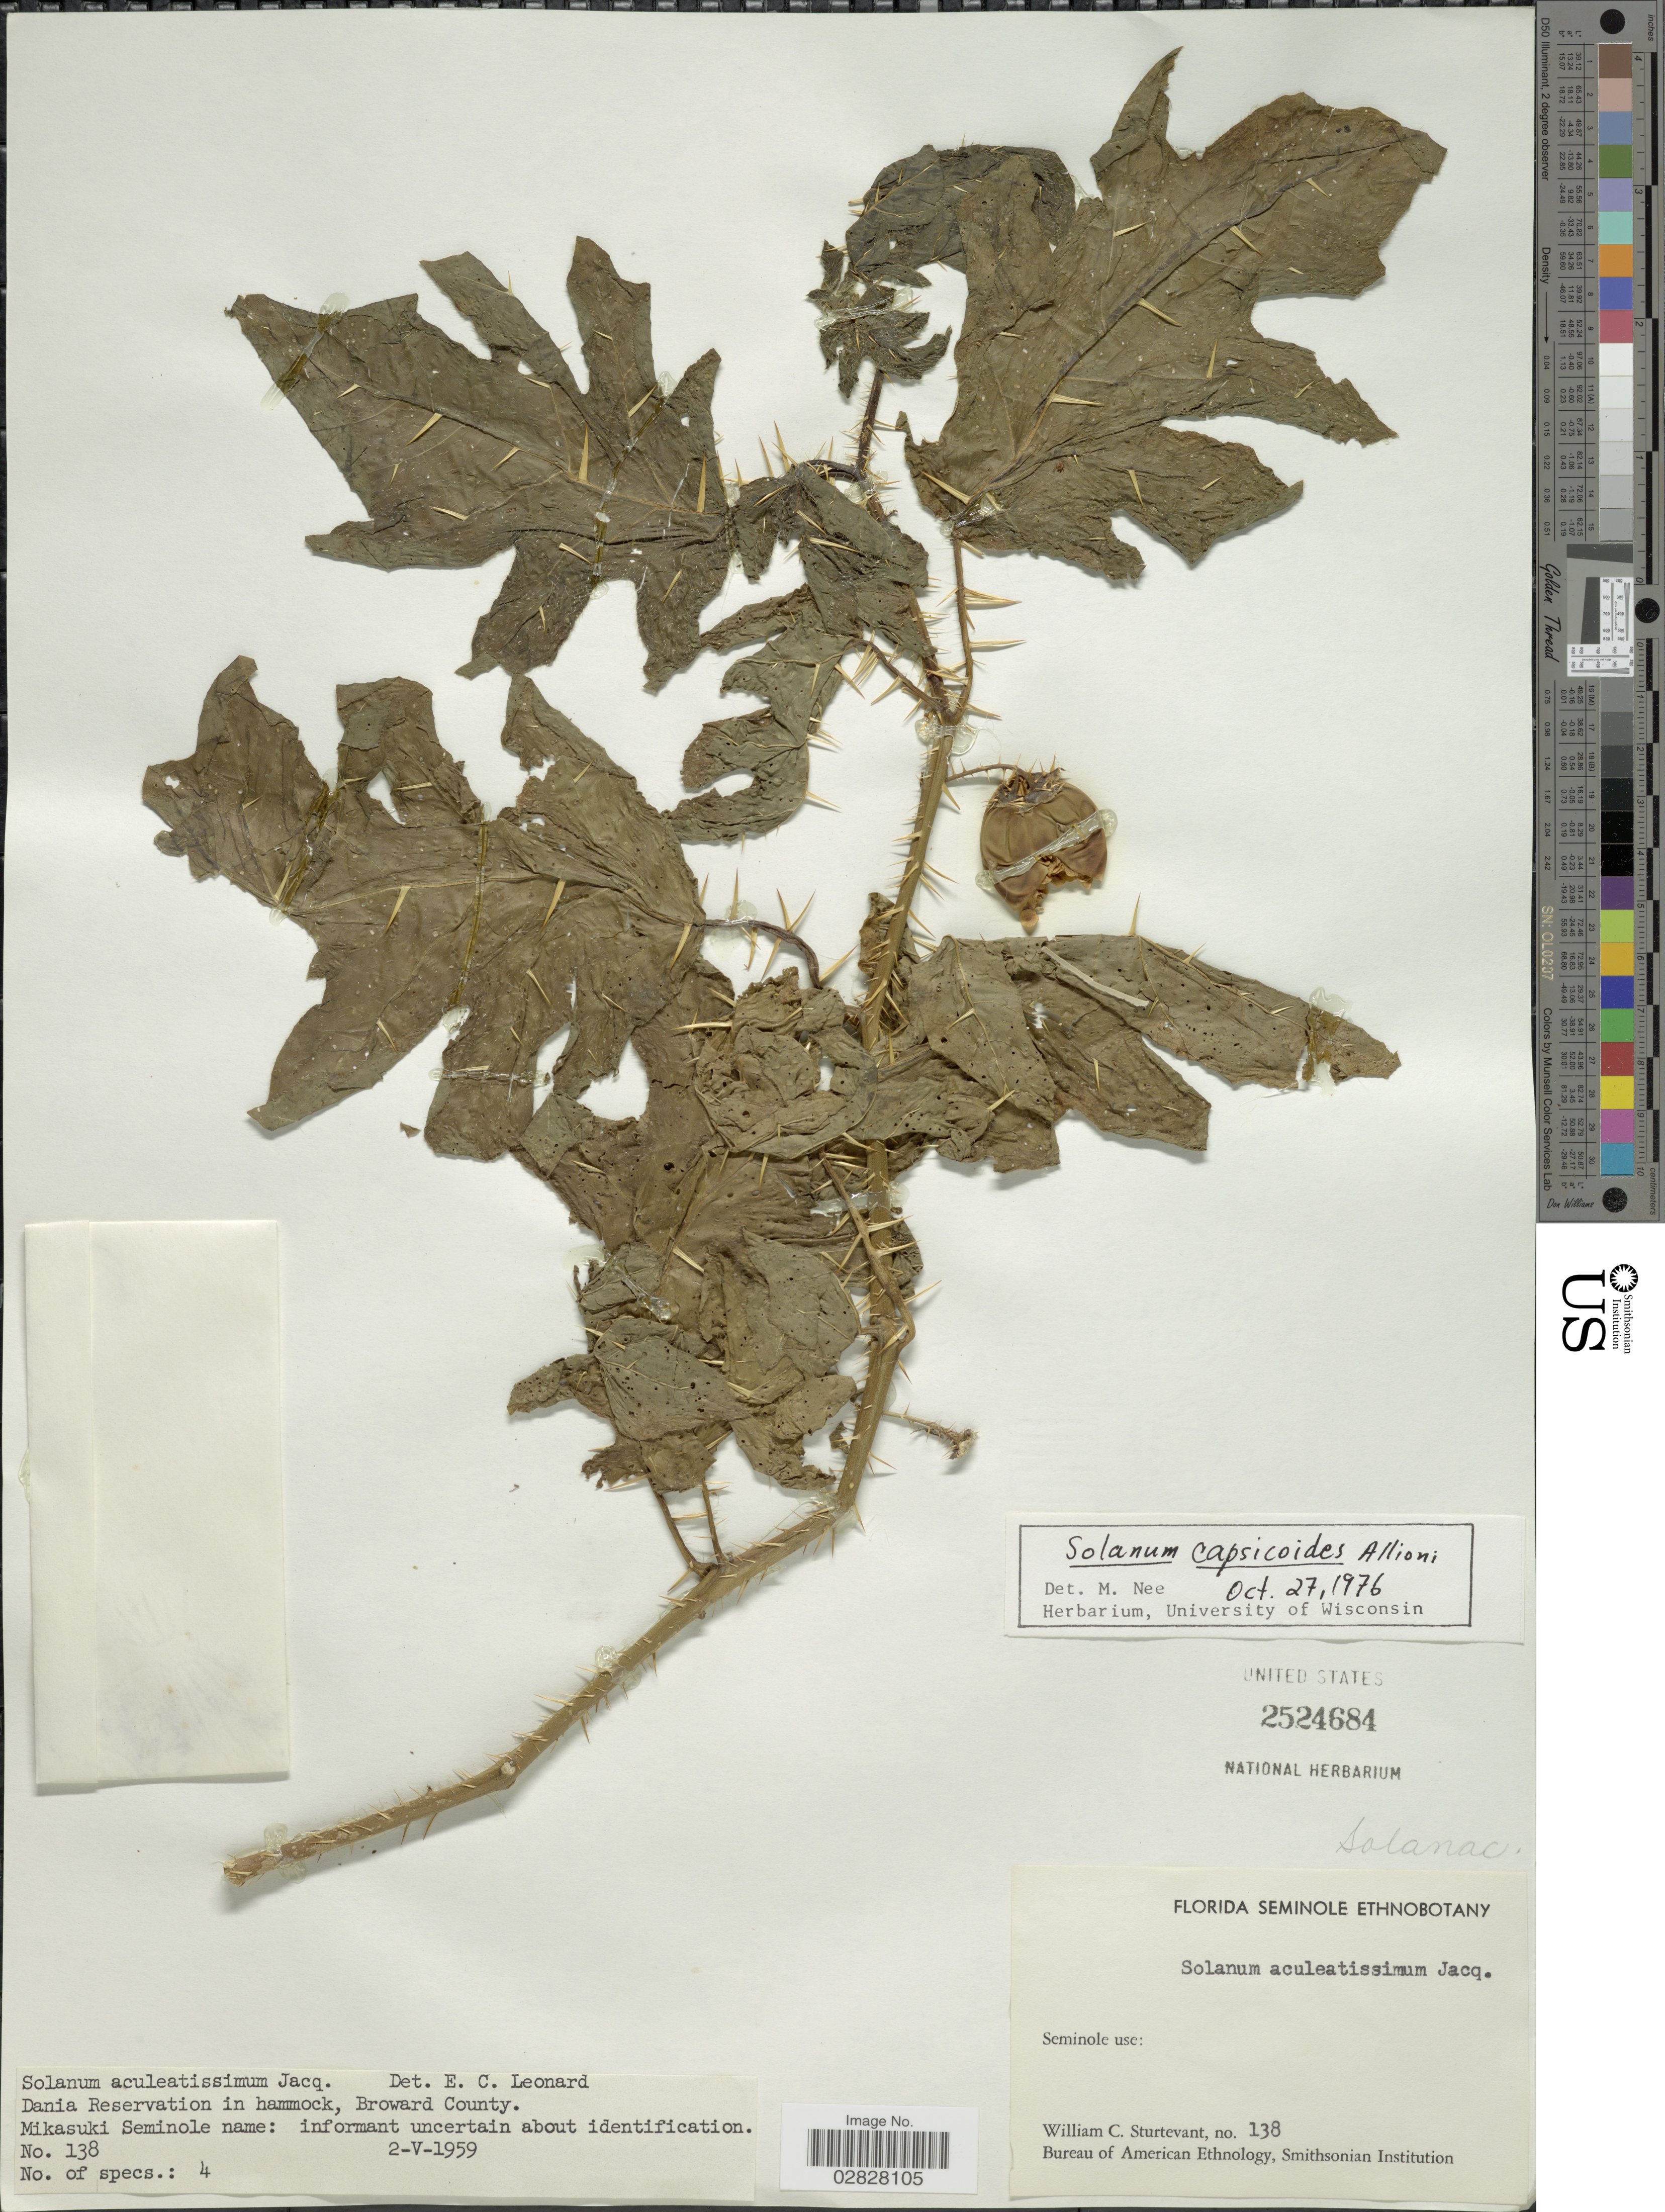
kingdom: Plantae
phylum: Tracheophyta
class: Magnoliopsida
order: Solanales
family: Solanaceae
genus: Solanum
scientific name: Solanum capsicoides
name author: All.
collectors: W. Sturtevant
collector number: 138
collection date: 1959-05-02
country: United States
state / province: Florida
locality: Dania Reservation in hammock, Broward County.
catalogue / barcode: US 2524684